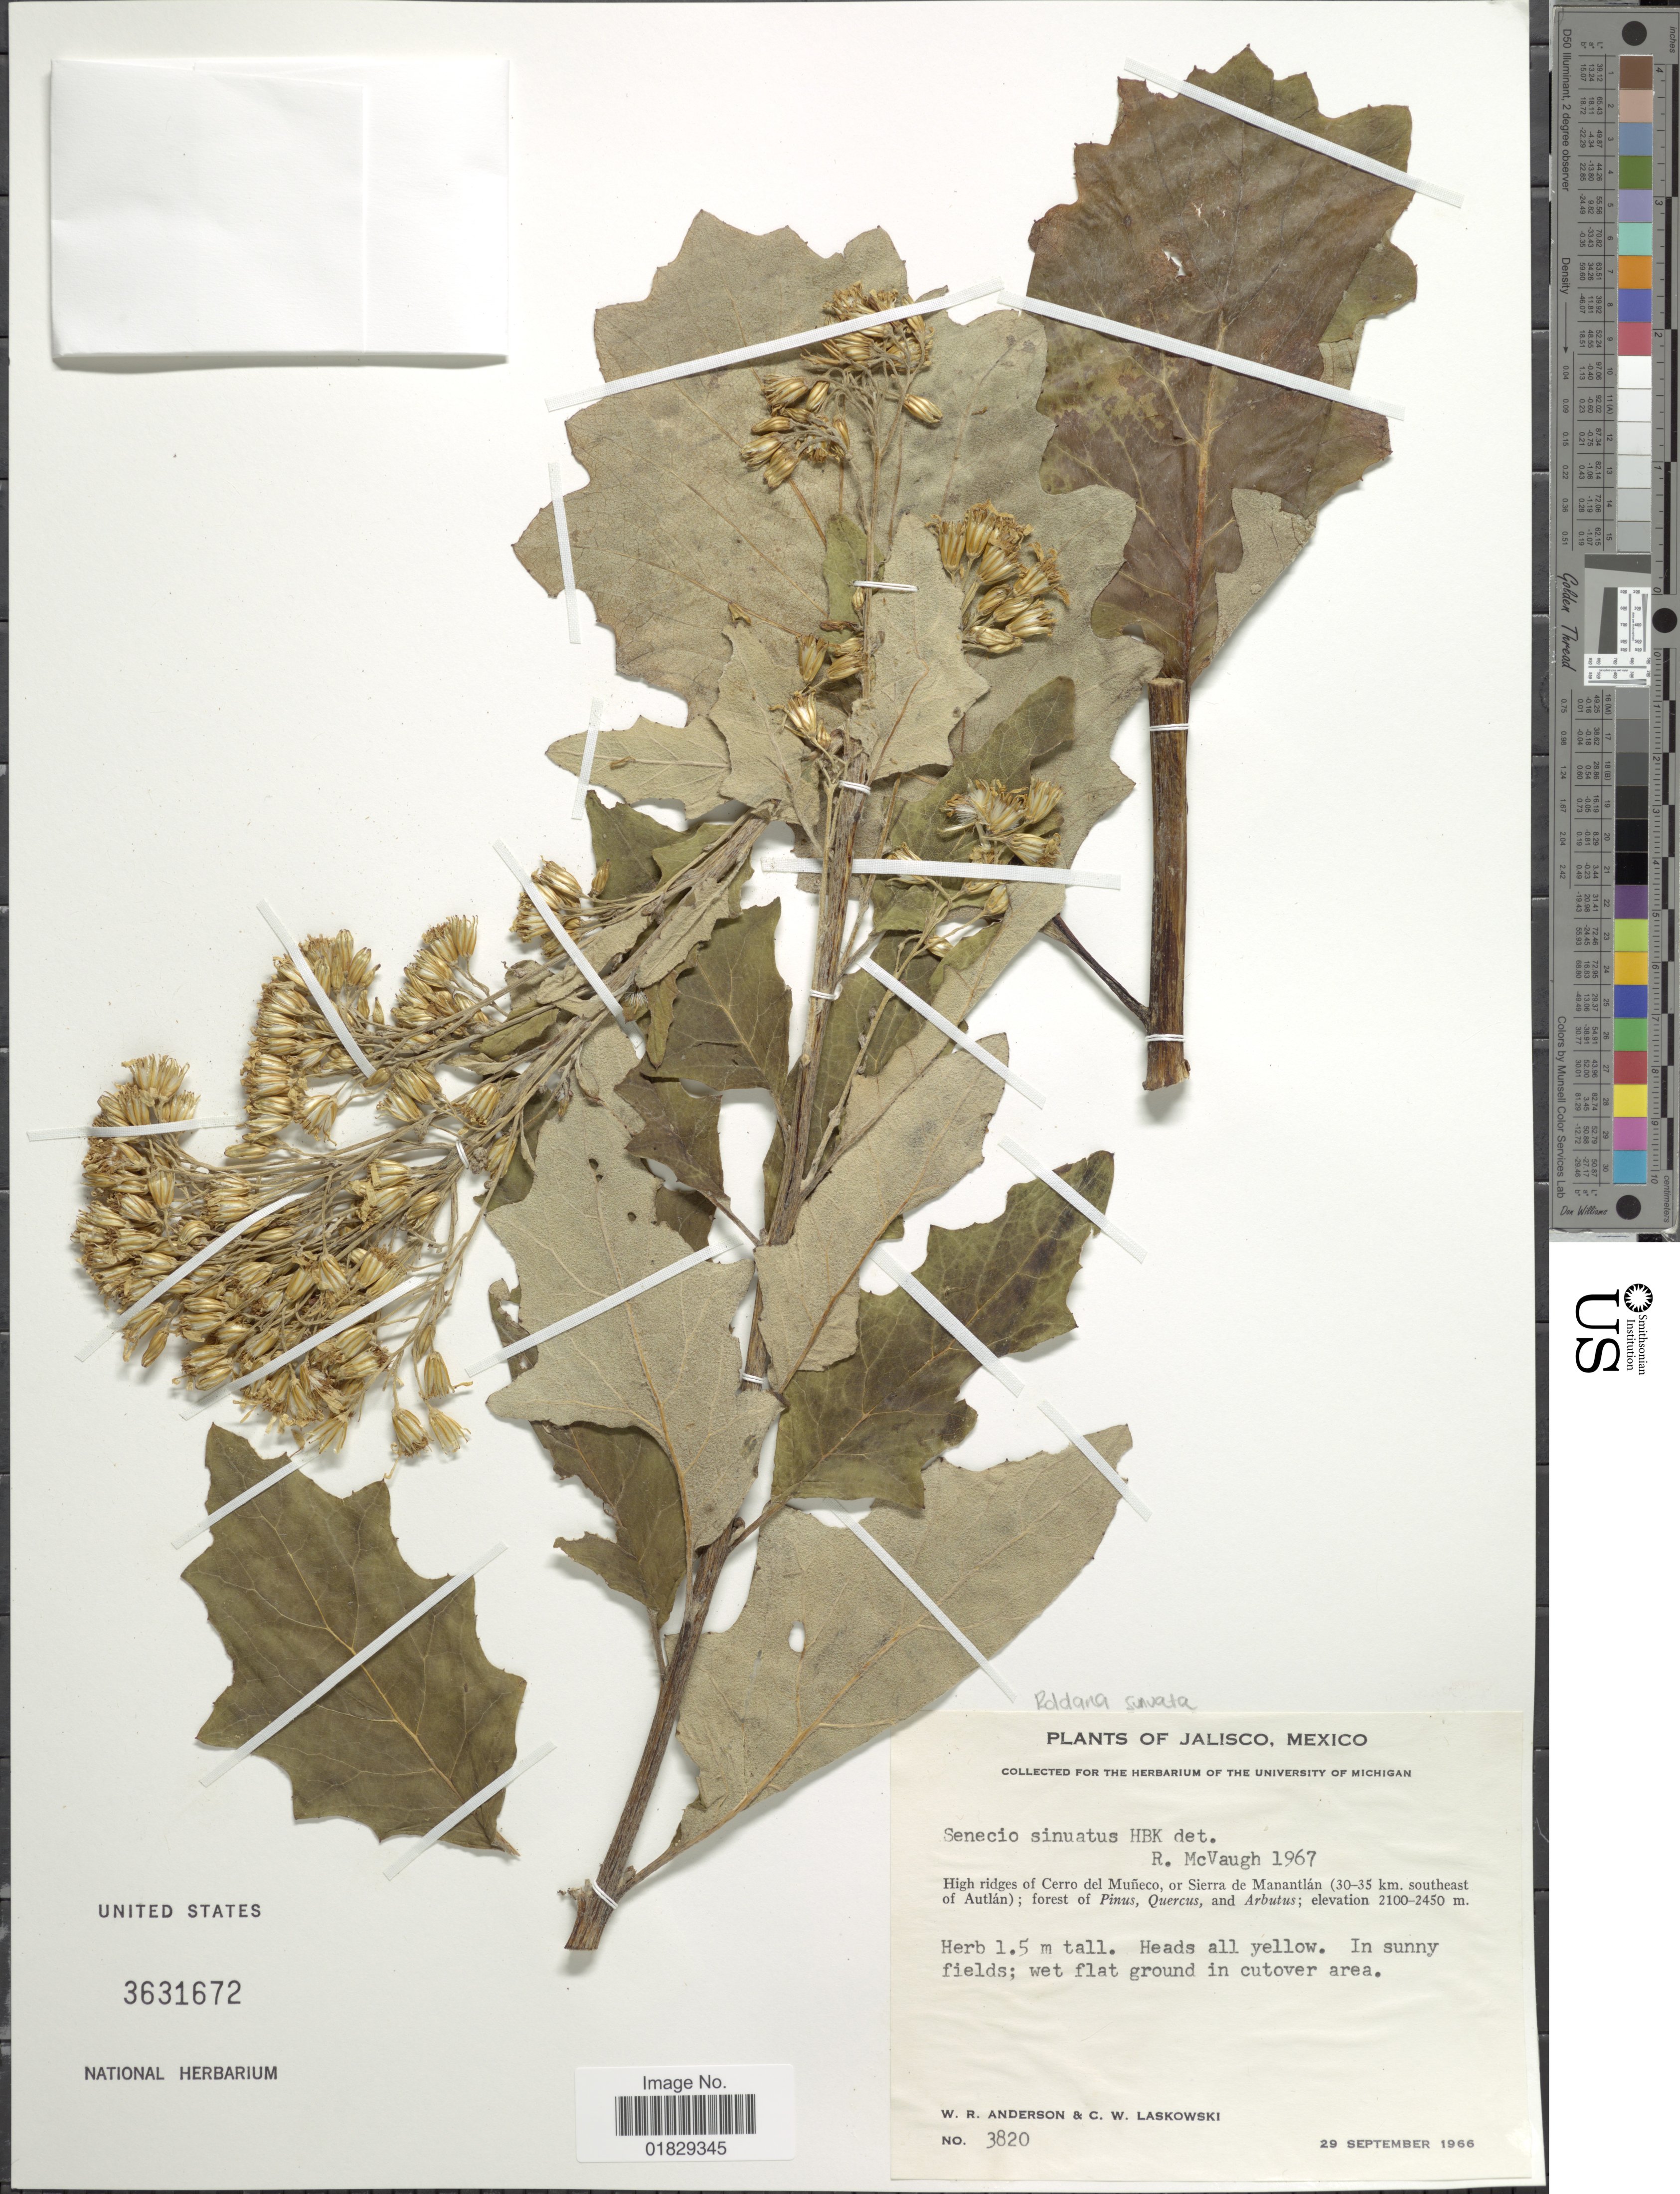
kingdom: Plantae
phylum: Tracheophyta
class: Magnoliopsida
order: Asterales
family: Asteraceae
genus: Roldana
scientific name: Roldana sinuata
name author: B.L. Turner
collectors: W. Anderson & C. Laskowski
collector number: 3820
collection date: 1966-09-29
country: Mexico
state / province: Jalisco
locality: High ridges of Cerro del Muñeco, or Sierra de Manantlán (30-35 km. southeast of Autlán)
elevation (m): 2100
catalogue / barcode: US 3631672